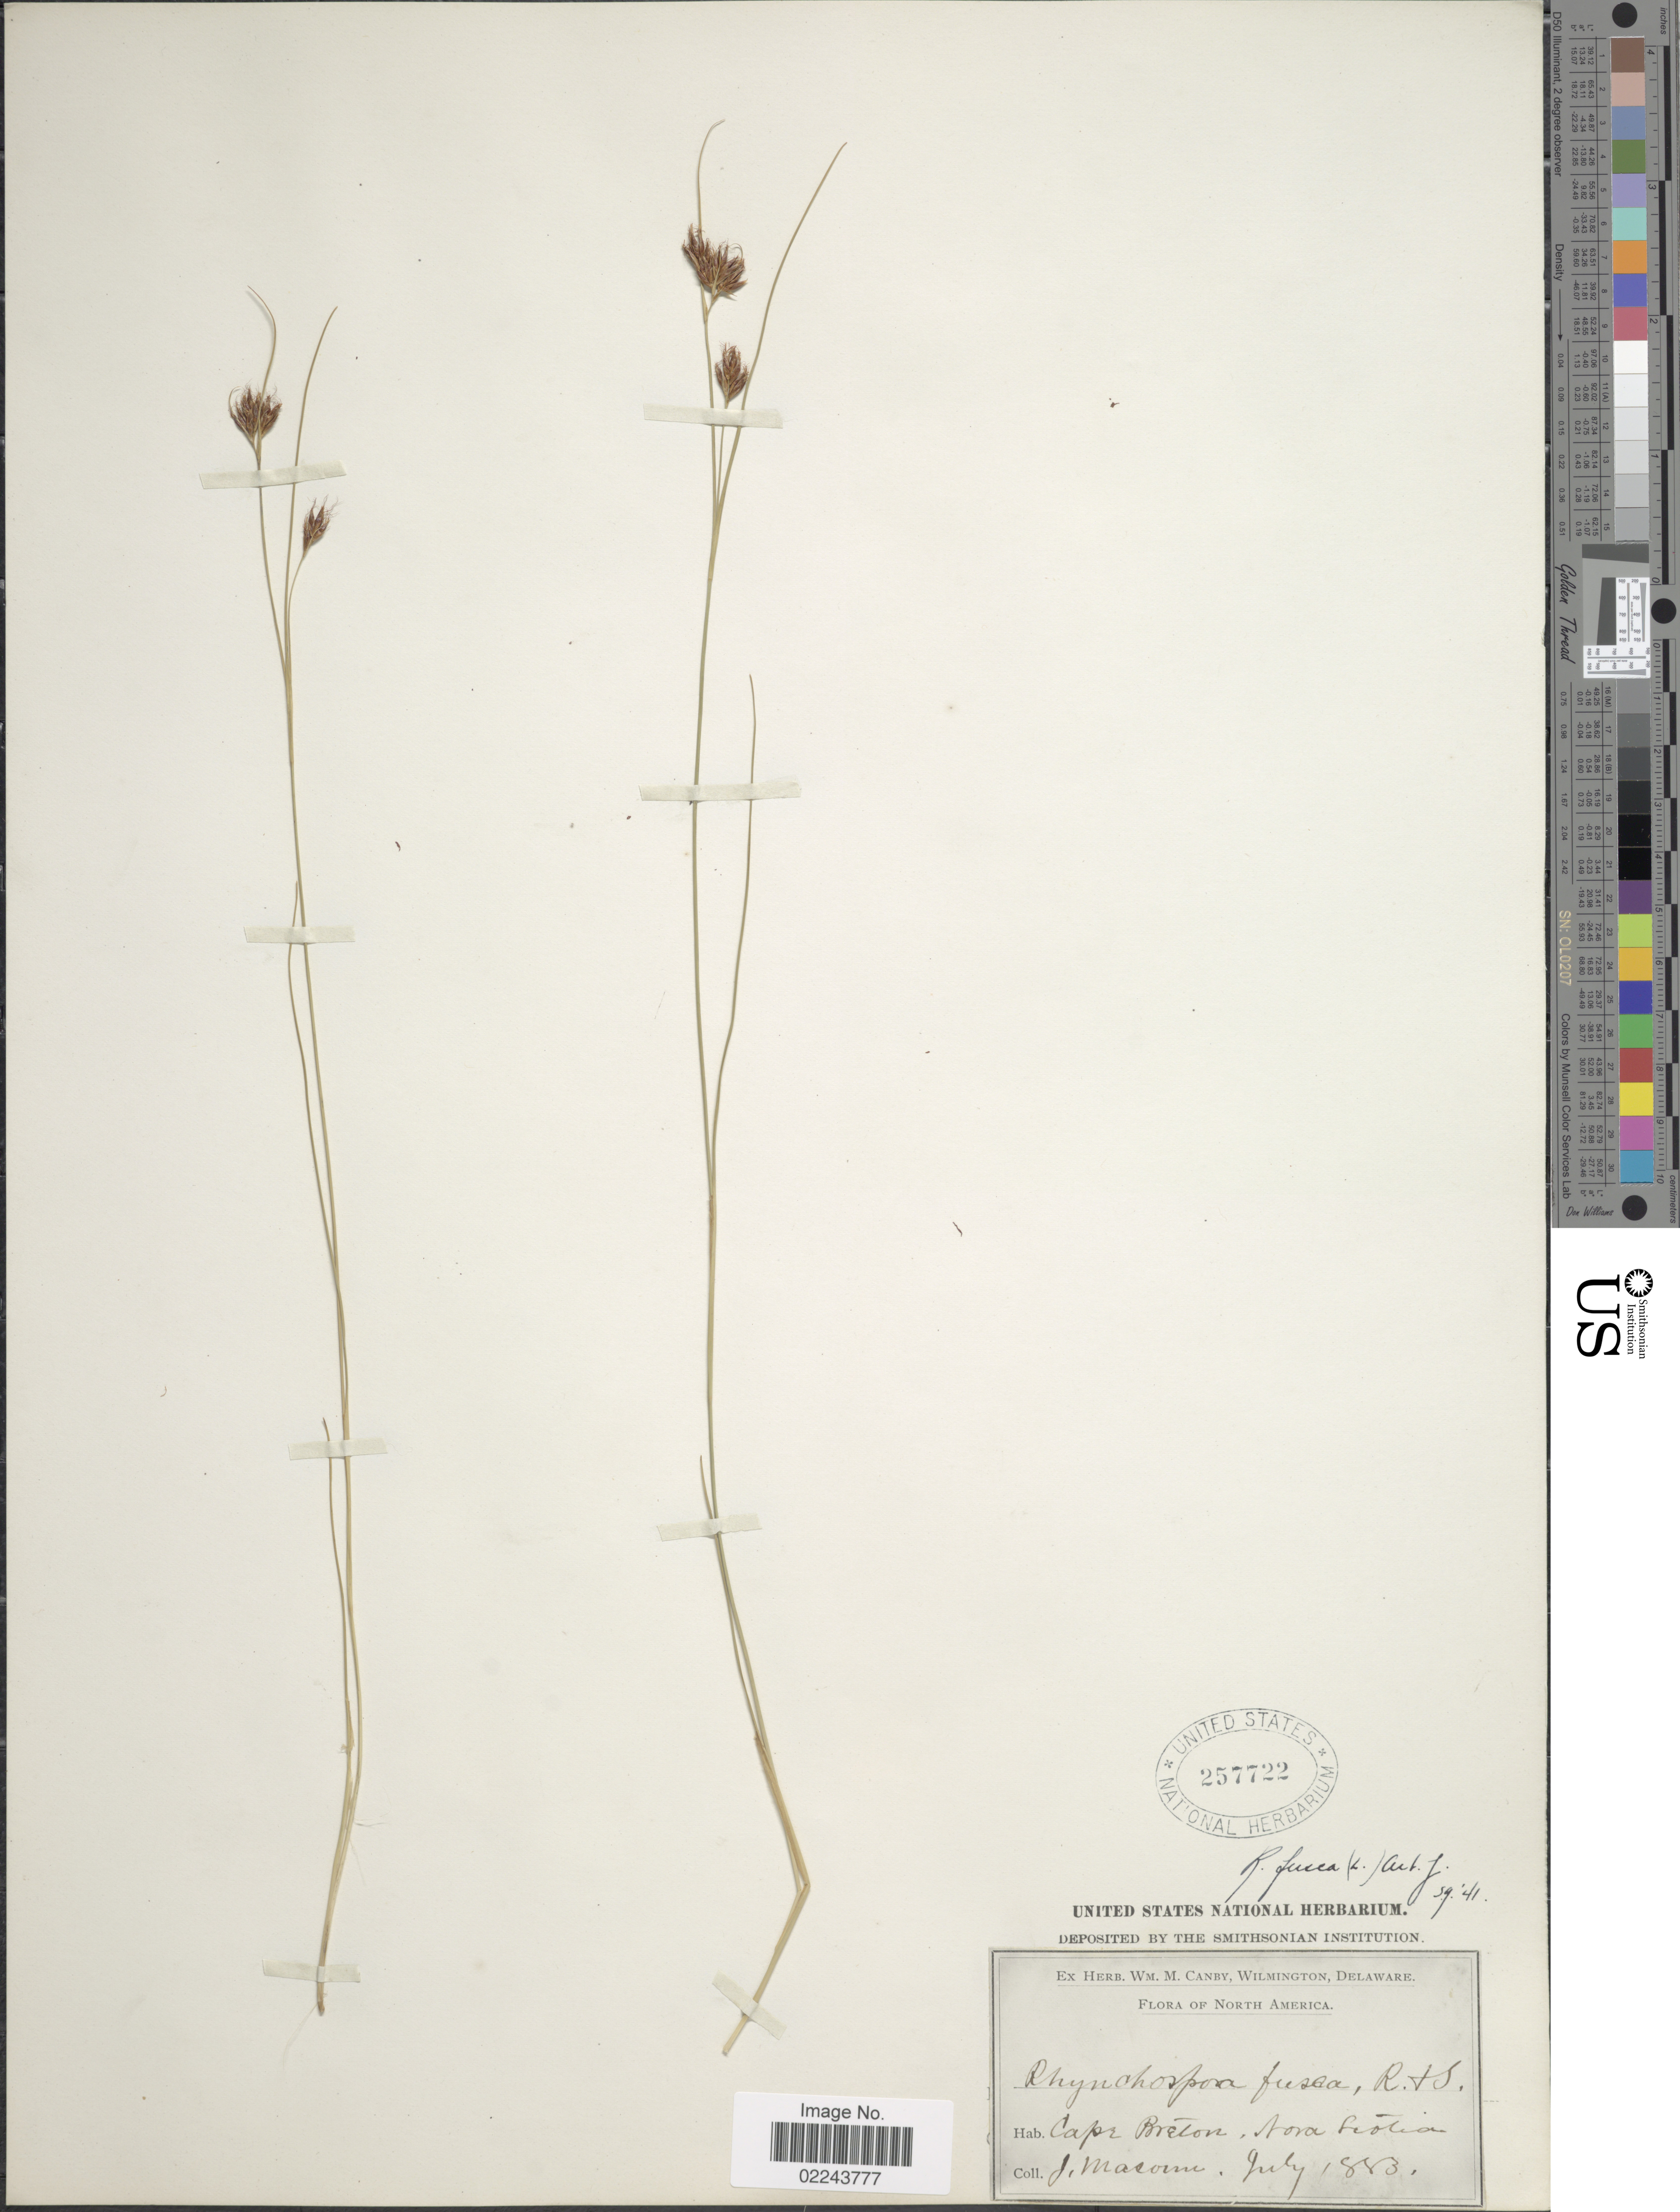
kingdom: Plantae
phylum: Tracheophyta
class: Liliopsida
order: Poales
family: Cyperaceae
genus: Rhynchospora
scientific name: Rhynchospora fusca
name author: (L.) W.T. Aiton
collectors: J. Macoun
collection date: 1883-07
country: Canada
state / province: Nova Scotia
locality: Cape Breton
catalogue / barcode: US 257722